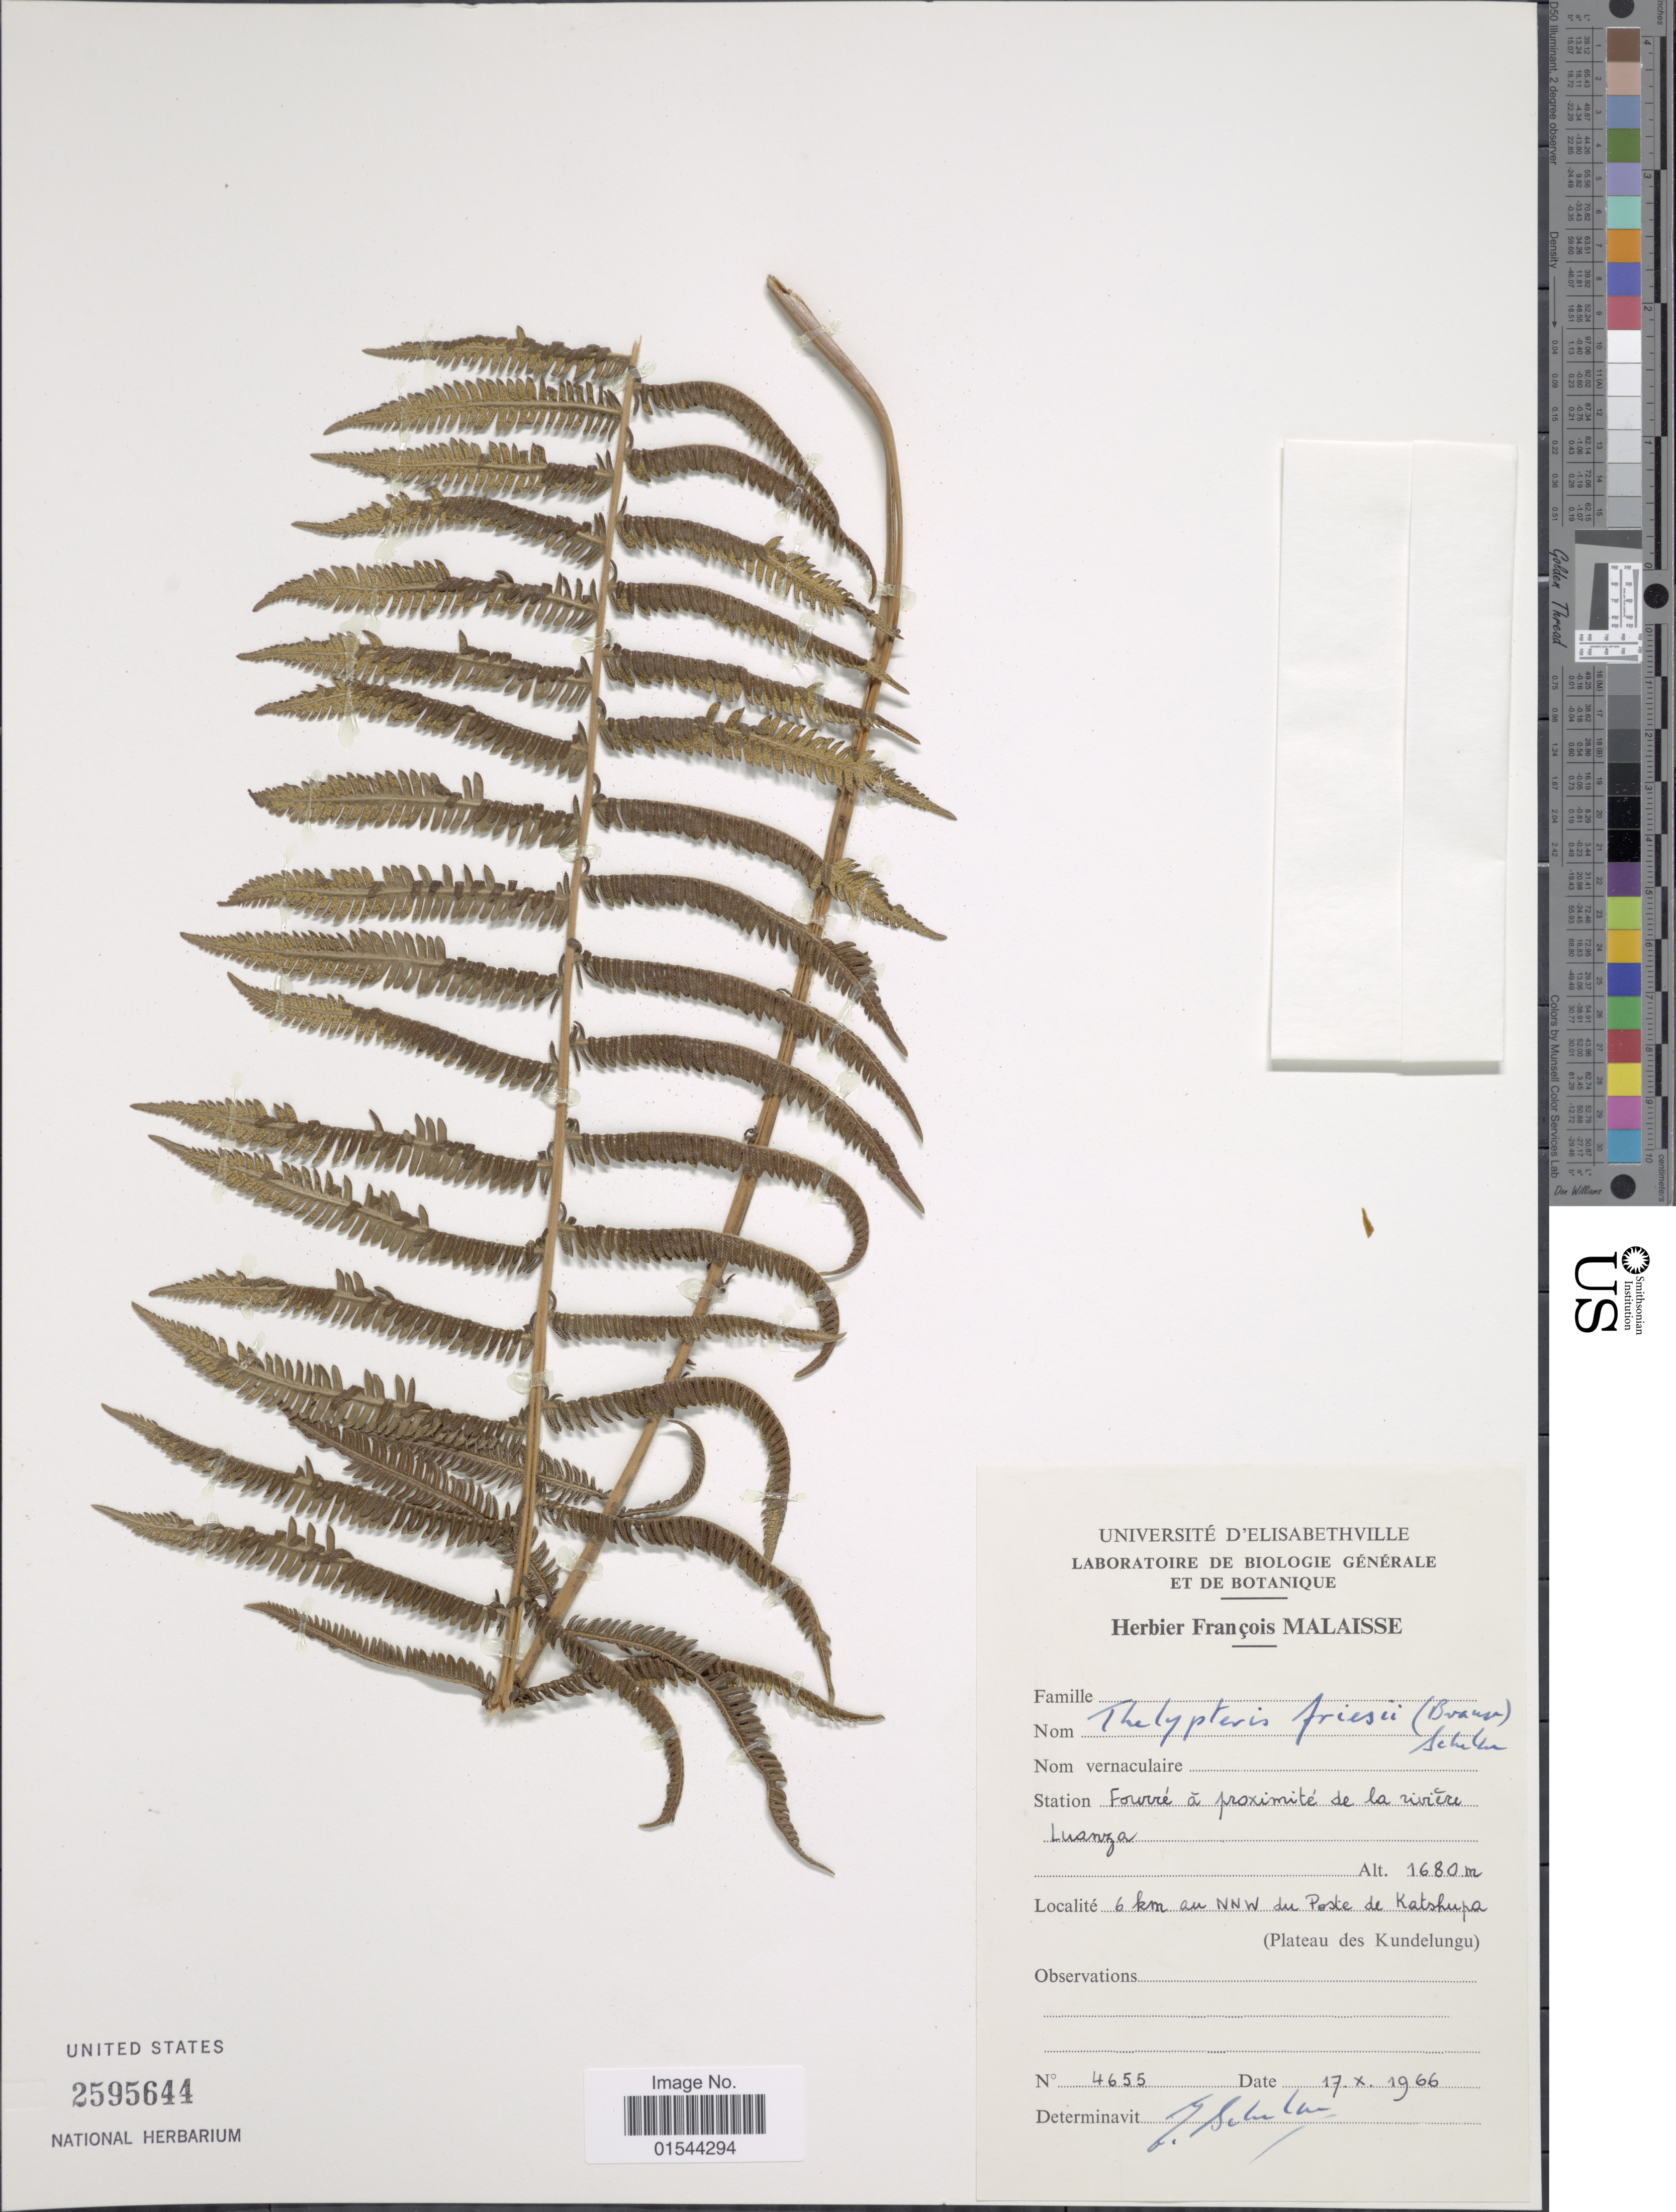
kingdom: Plantae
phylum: Tracheophyta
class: Polypodiopsida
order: Polypodiales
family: Thelypteridaceae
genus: Christella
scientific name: Christella friesii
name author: (Brause) Holttum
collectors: ex herb. François Malaisse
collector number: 4655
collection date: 1966-10-17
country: Congo, Democratic Republic of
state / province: Haut-Katanga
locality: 6 km an NNW du Poste de Katshupa (Plateau des Kundelungu)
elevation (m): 1680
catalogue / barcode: US 2595644